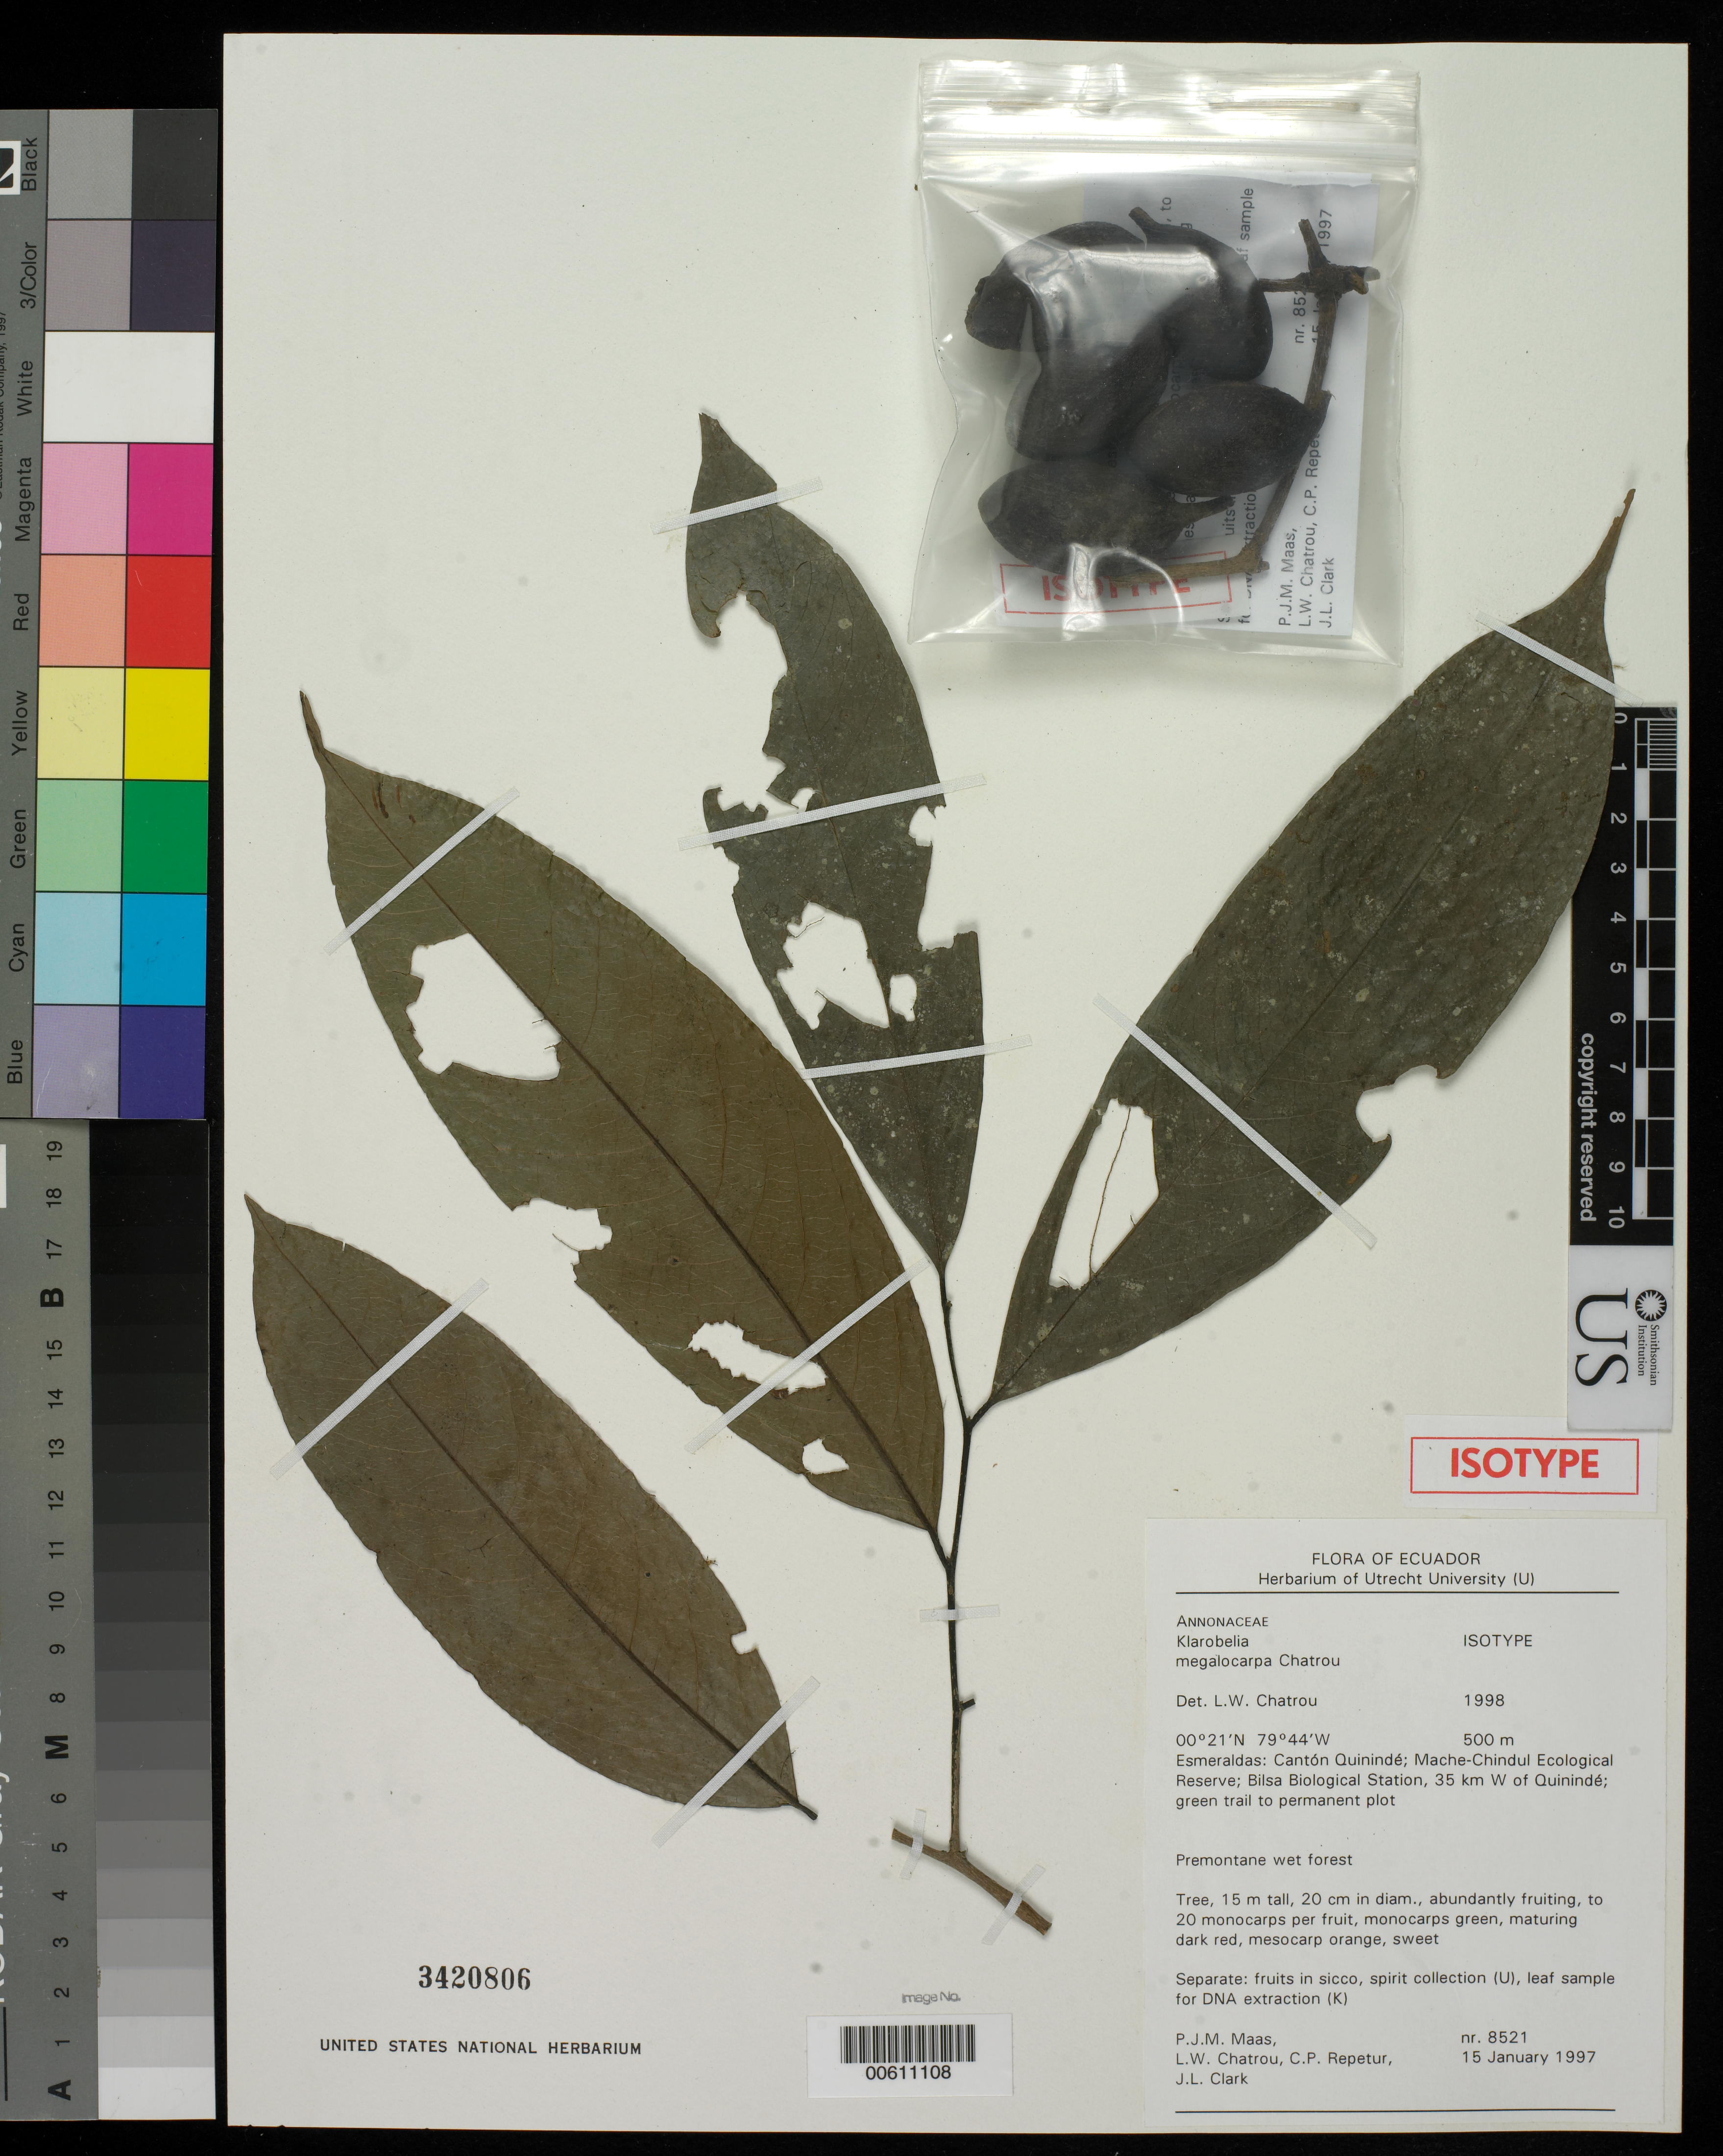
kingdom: Plantae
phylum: Tracheophyta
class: Magnoliopsida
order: Magnoliales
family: Annonaceae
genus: Klarobelia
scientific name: Klarobelia megalocarpa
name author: Chatrou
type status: Isotype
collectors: P. Maas, L. W. Chatrou, C. Repetur & J. L. Clark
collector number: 8521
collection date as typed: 15 Jan 1997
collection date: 1997-01-15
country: Ecuador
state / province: Esmeraldas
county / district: Quinindé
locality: Mache-Chindul Ecological Reserve; Bilsa Biological Station, 35 km W of Quininde.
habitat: Green trail to permanent plot. Premontane wet forest.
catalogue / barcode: US 3420806